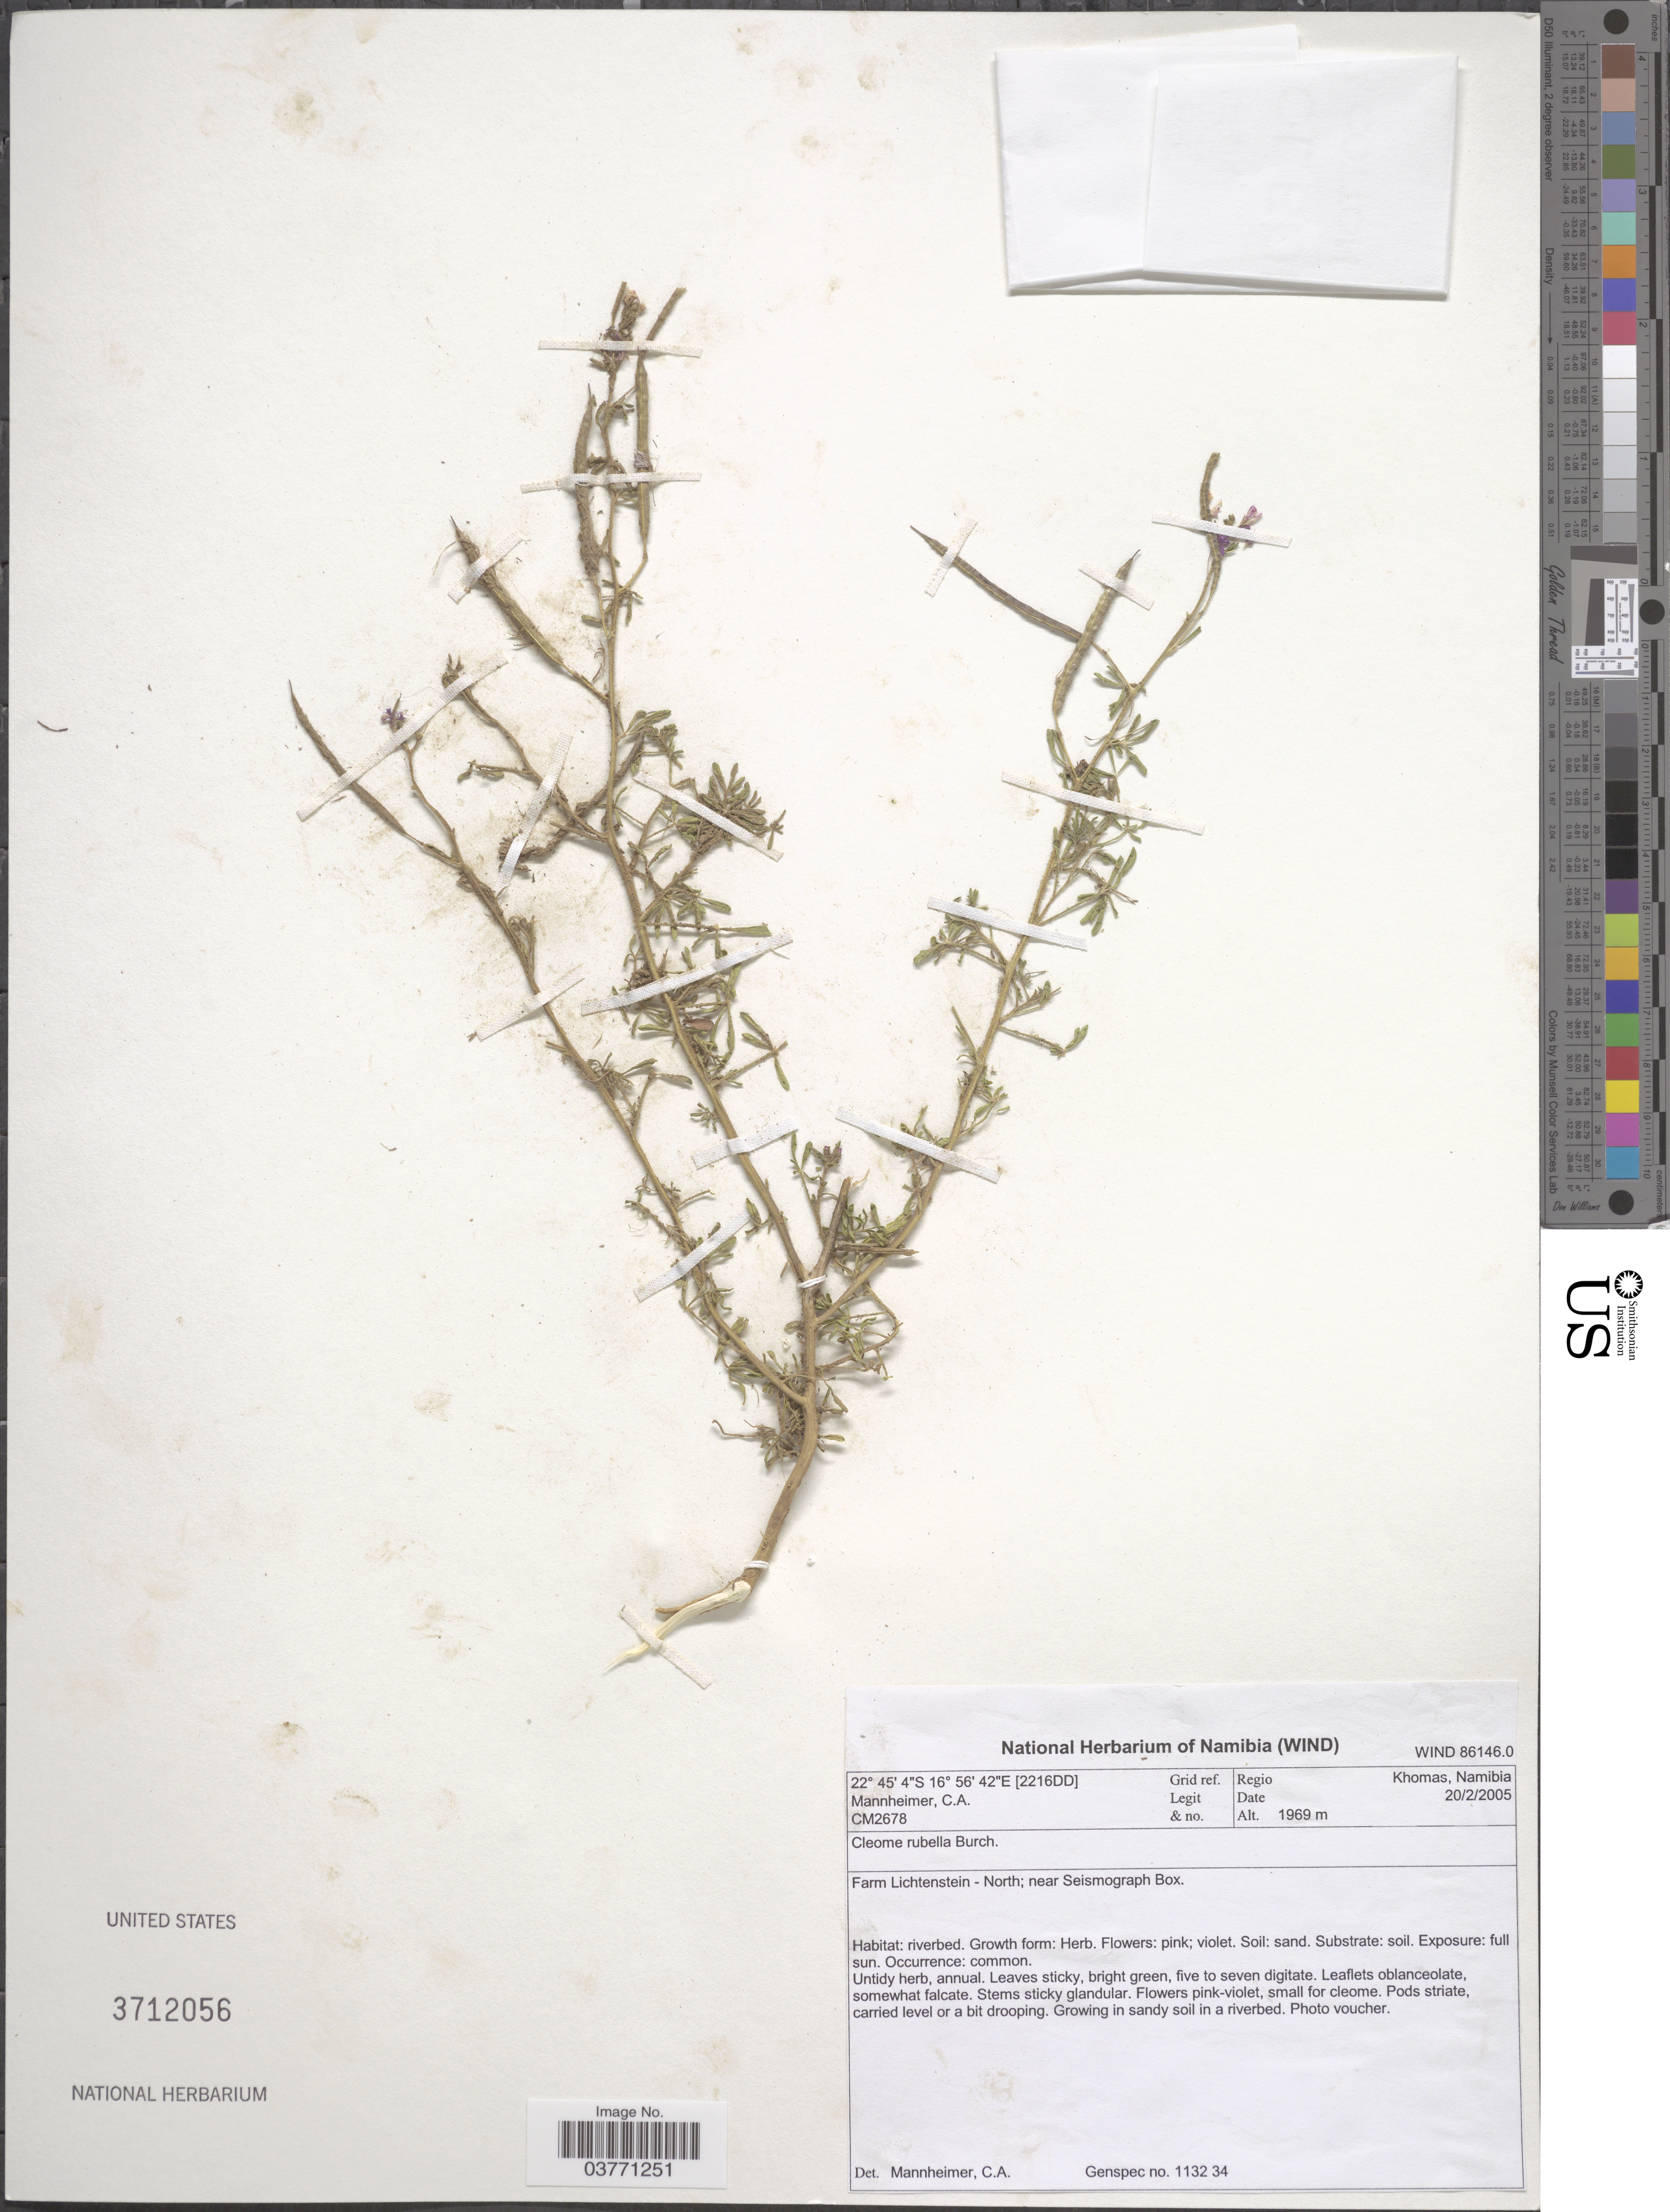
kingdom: Plantae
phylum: Tracheophyta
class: Magnoliopsida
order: Brassicales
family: Cleomaceae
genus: Sieruela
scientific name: Sieruela rubella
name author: (Burch.) Roalson & J.C. Hall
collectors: C. A. Mannheimer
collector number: CM2678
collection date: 2005-02-20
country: Namibia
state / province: Khomas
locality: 2216DD Grid ref. Regio Khomas. Farm Lichtenstein-North; near Seismograph Box.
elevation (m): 1969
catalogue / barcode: US 3712056